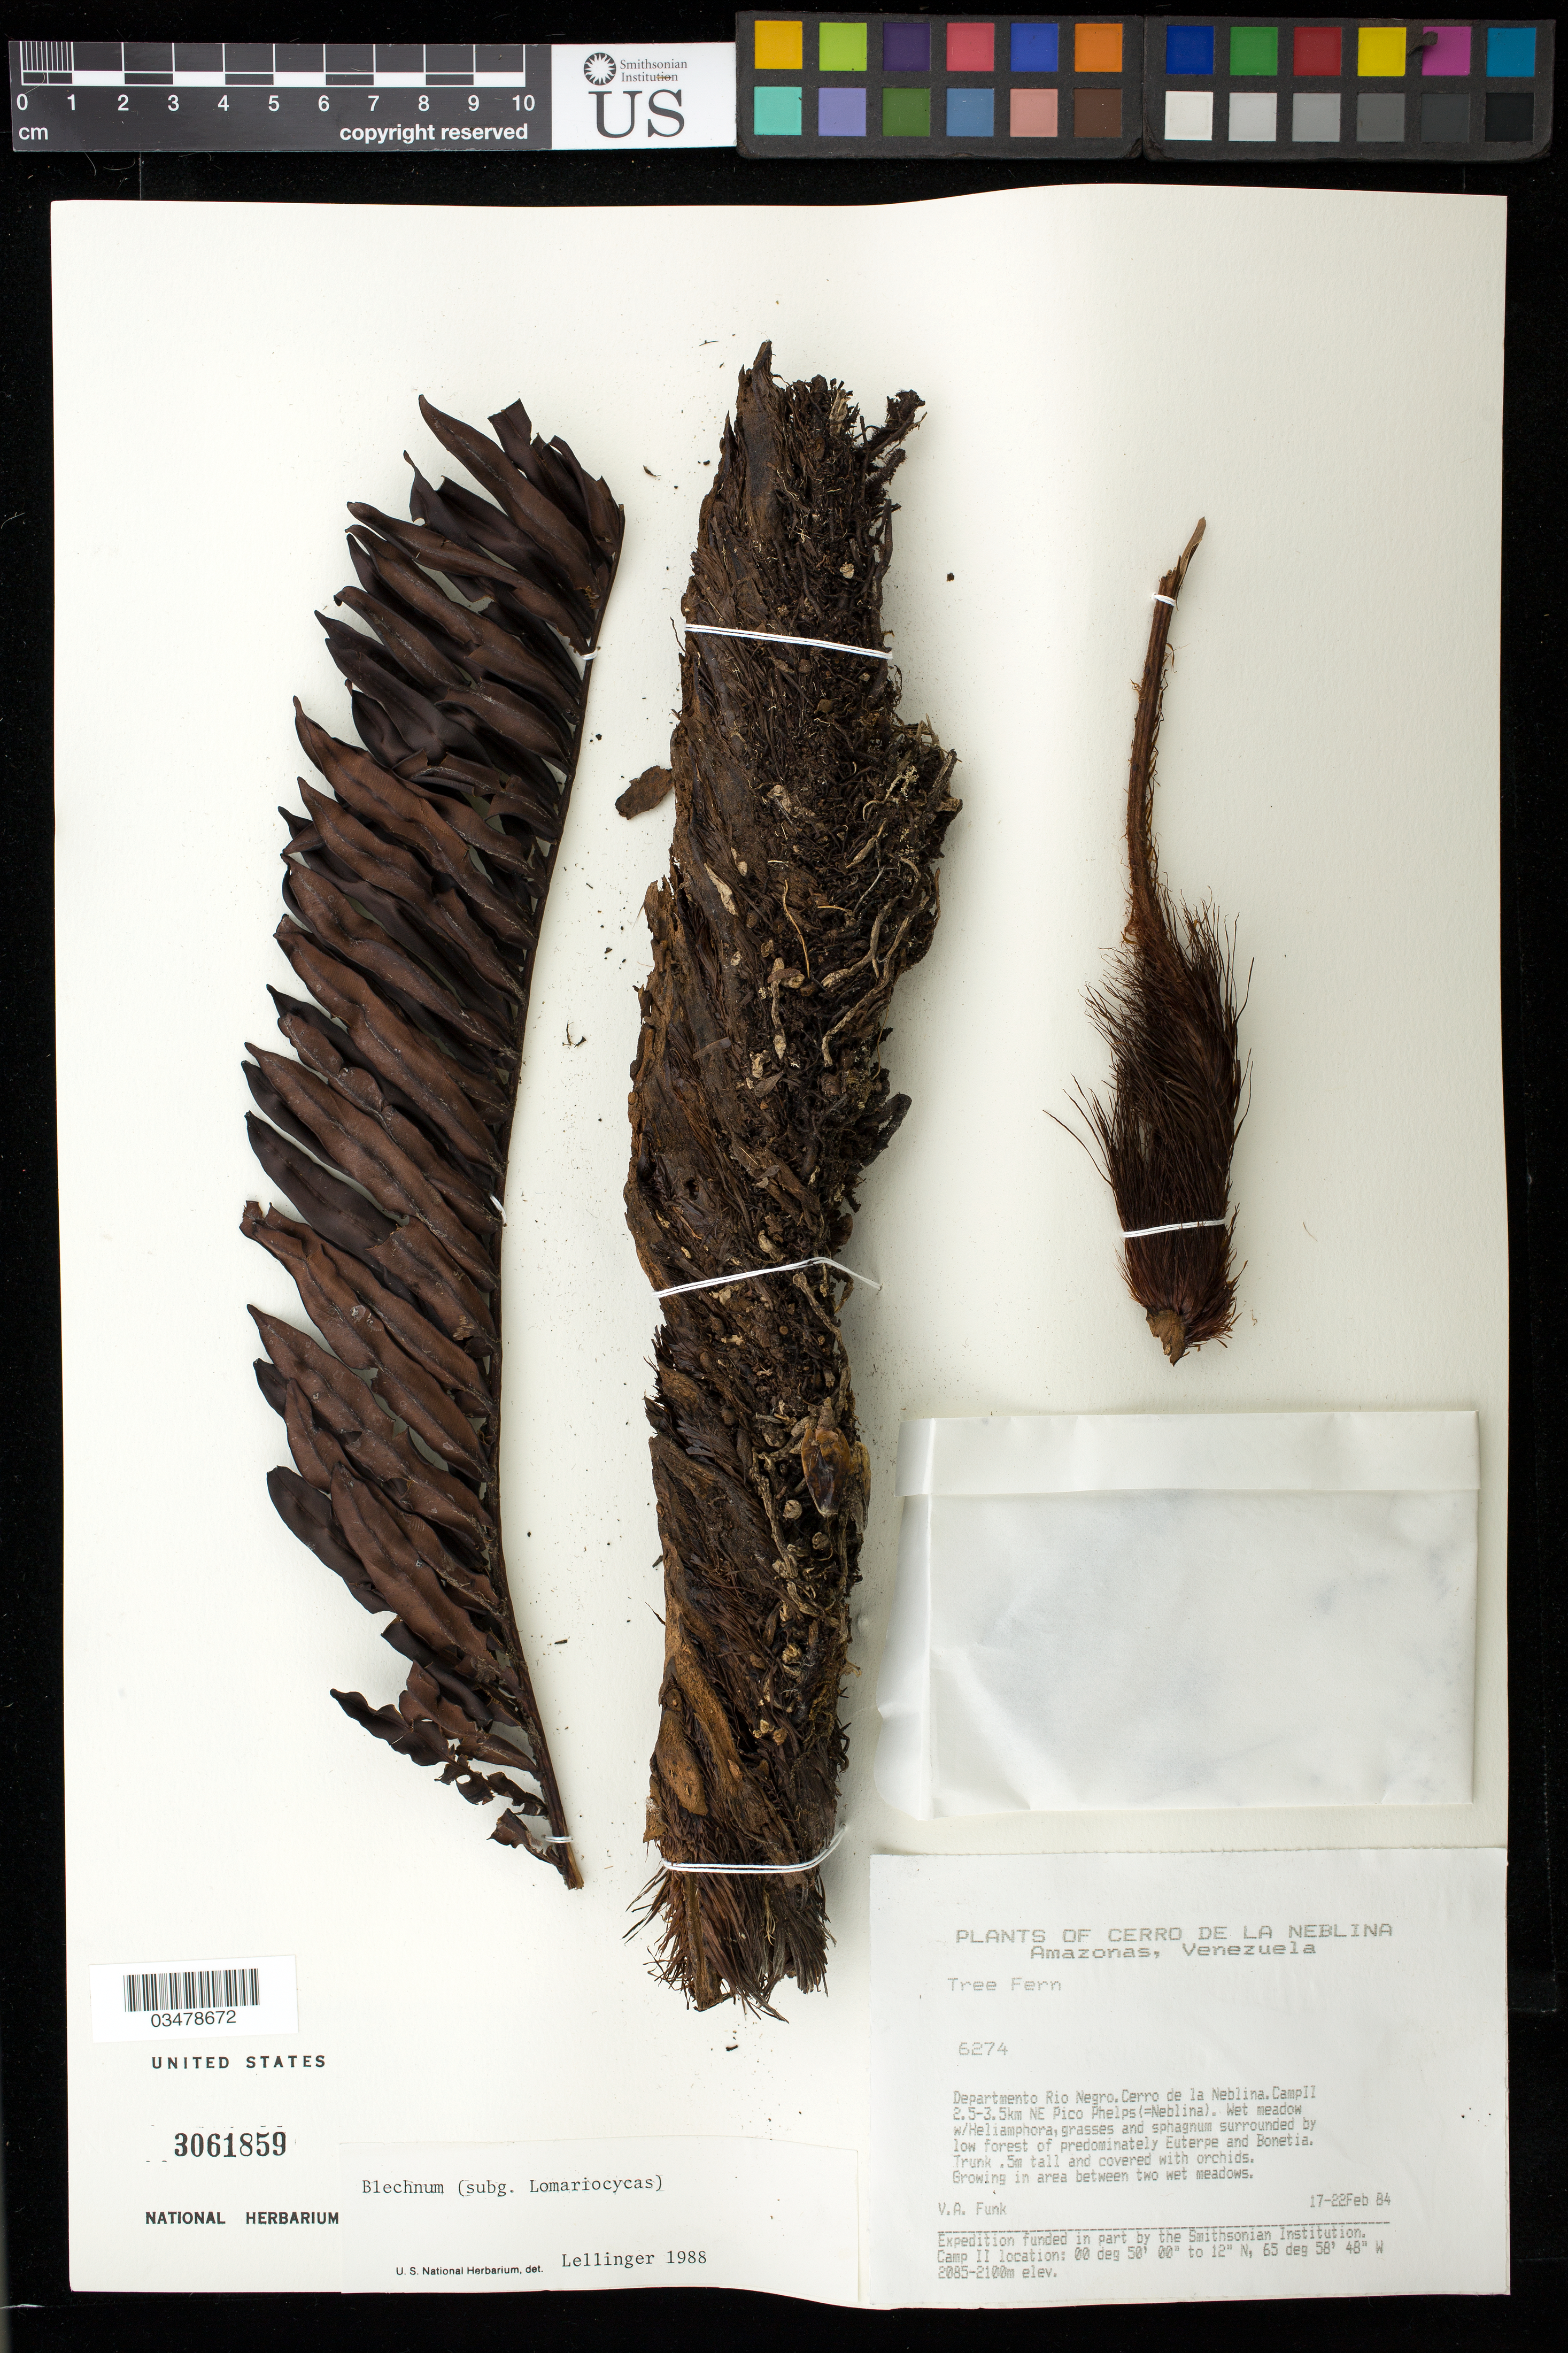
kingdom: Plantae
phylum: Tracheophyta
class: Polypodiopsida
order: Polypodiales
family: Blechnaceae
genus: Blechnum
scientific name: Blechnum sp.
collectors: V. Funk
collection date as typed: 17-22 Feb 1984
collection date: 1984-02-17/1984-02-22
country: Venezuela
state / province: Amazonas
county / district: Río Negro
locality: Cerro de la Neblina, Camp II 2.5-3.5 km NE Pico Phelps (=Neblina)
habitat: Wet meado with Heliamphora, grasses, and sphagnum surrounded by low forest of predominately Euterpe and Bonetia. Around bog area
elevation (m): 2085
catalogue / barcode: US 3061859